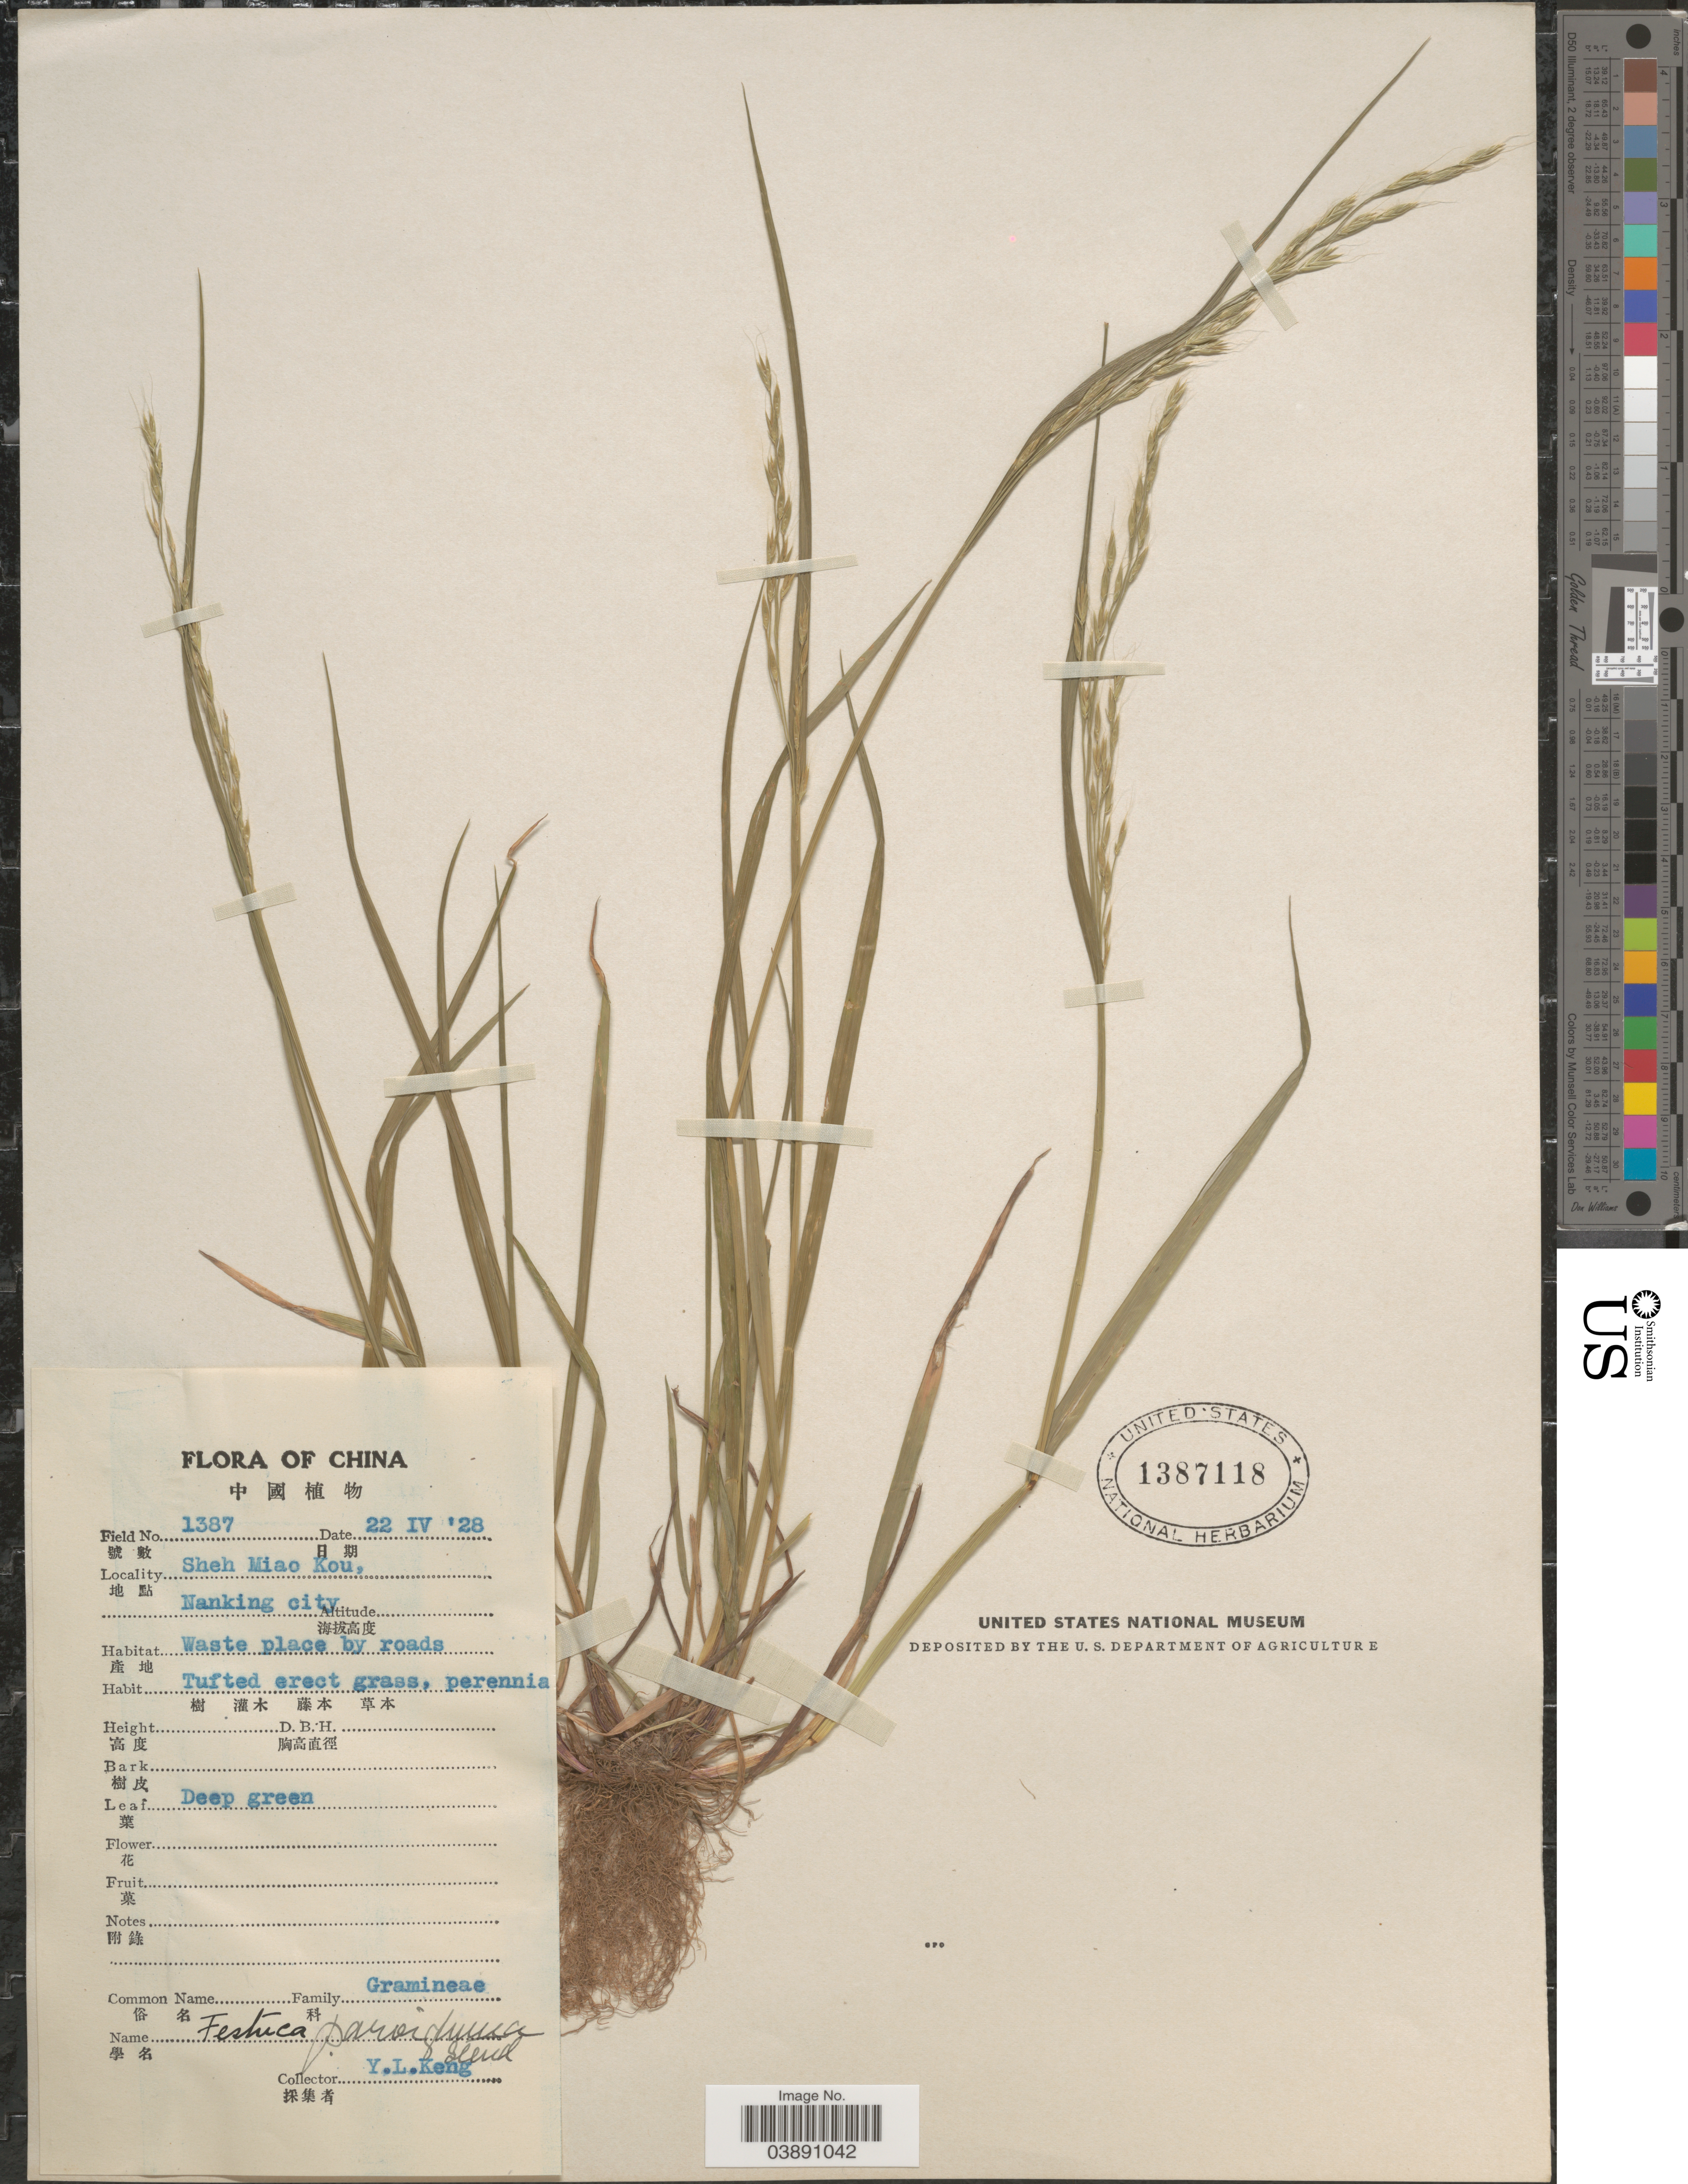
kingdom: Plantae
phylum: Tracheophyta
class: Liliopsida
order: Poales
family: Poaceae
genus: Festuca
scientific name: Festuca parvigluma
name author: Steud.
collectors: Y. L. Keng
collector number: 1387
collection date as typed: Transcribed d/m/y: 22/4/28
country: China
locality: Sheh Miao Kou, Nanking city.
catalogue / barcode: US 1387118